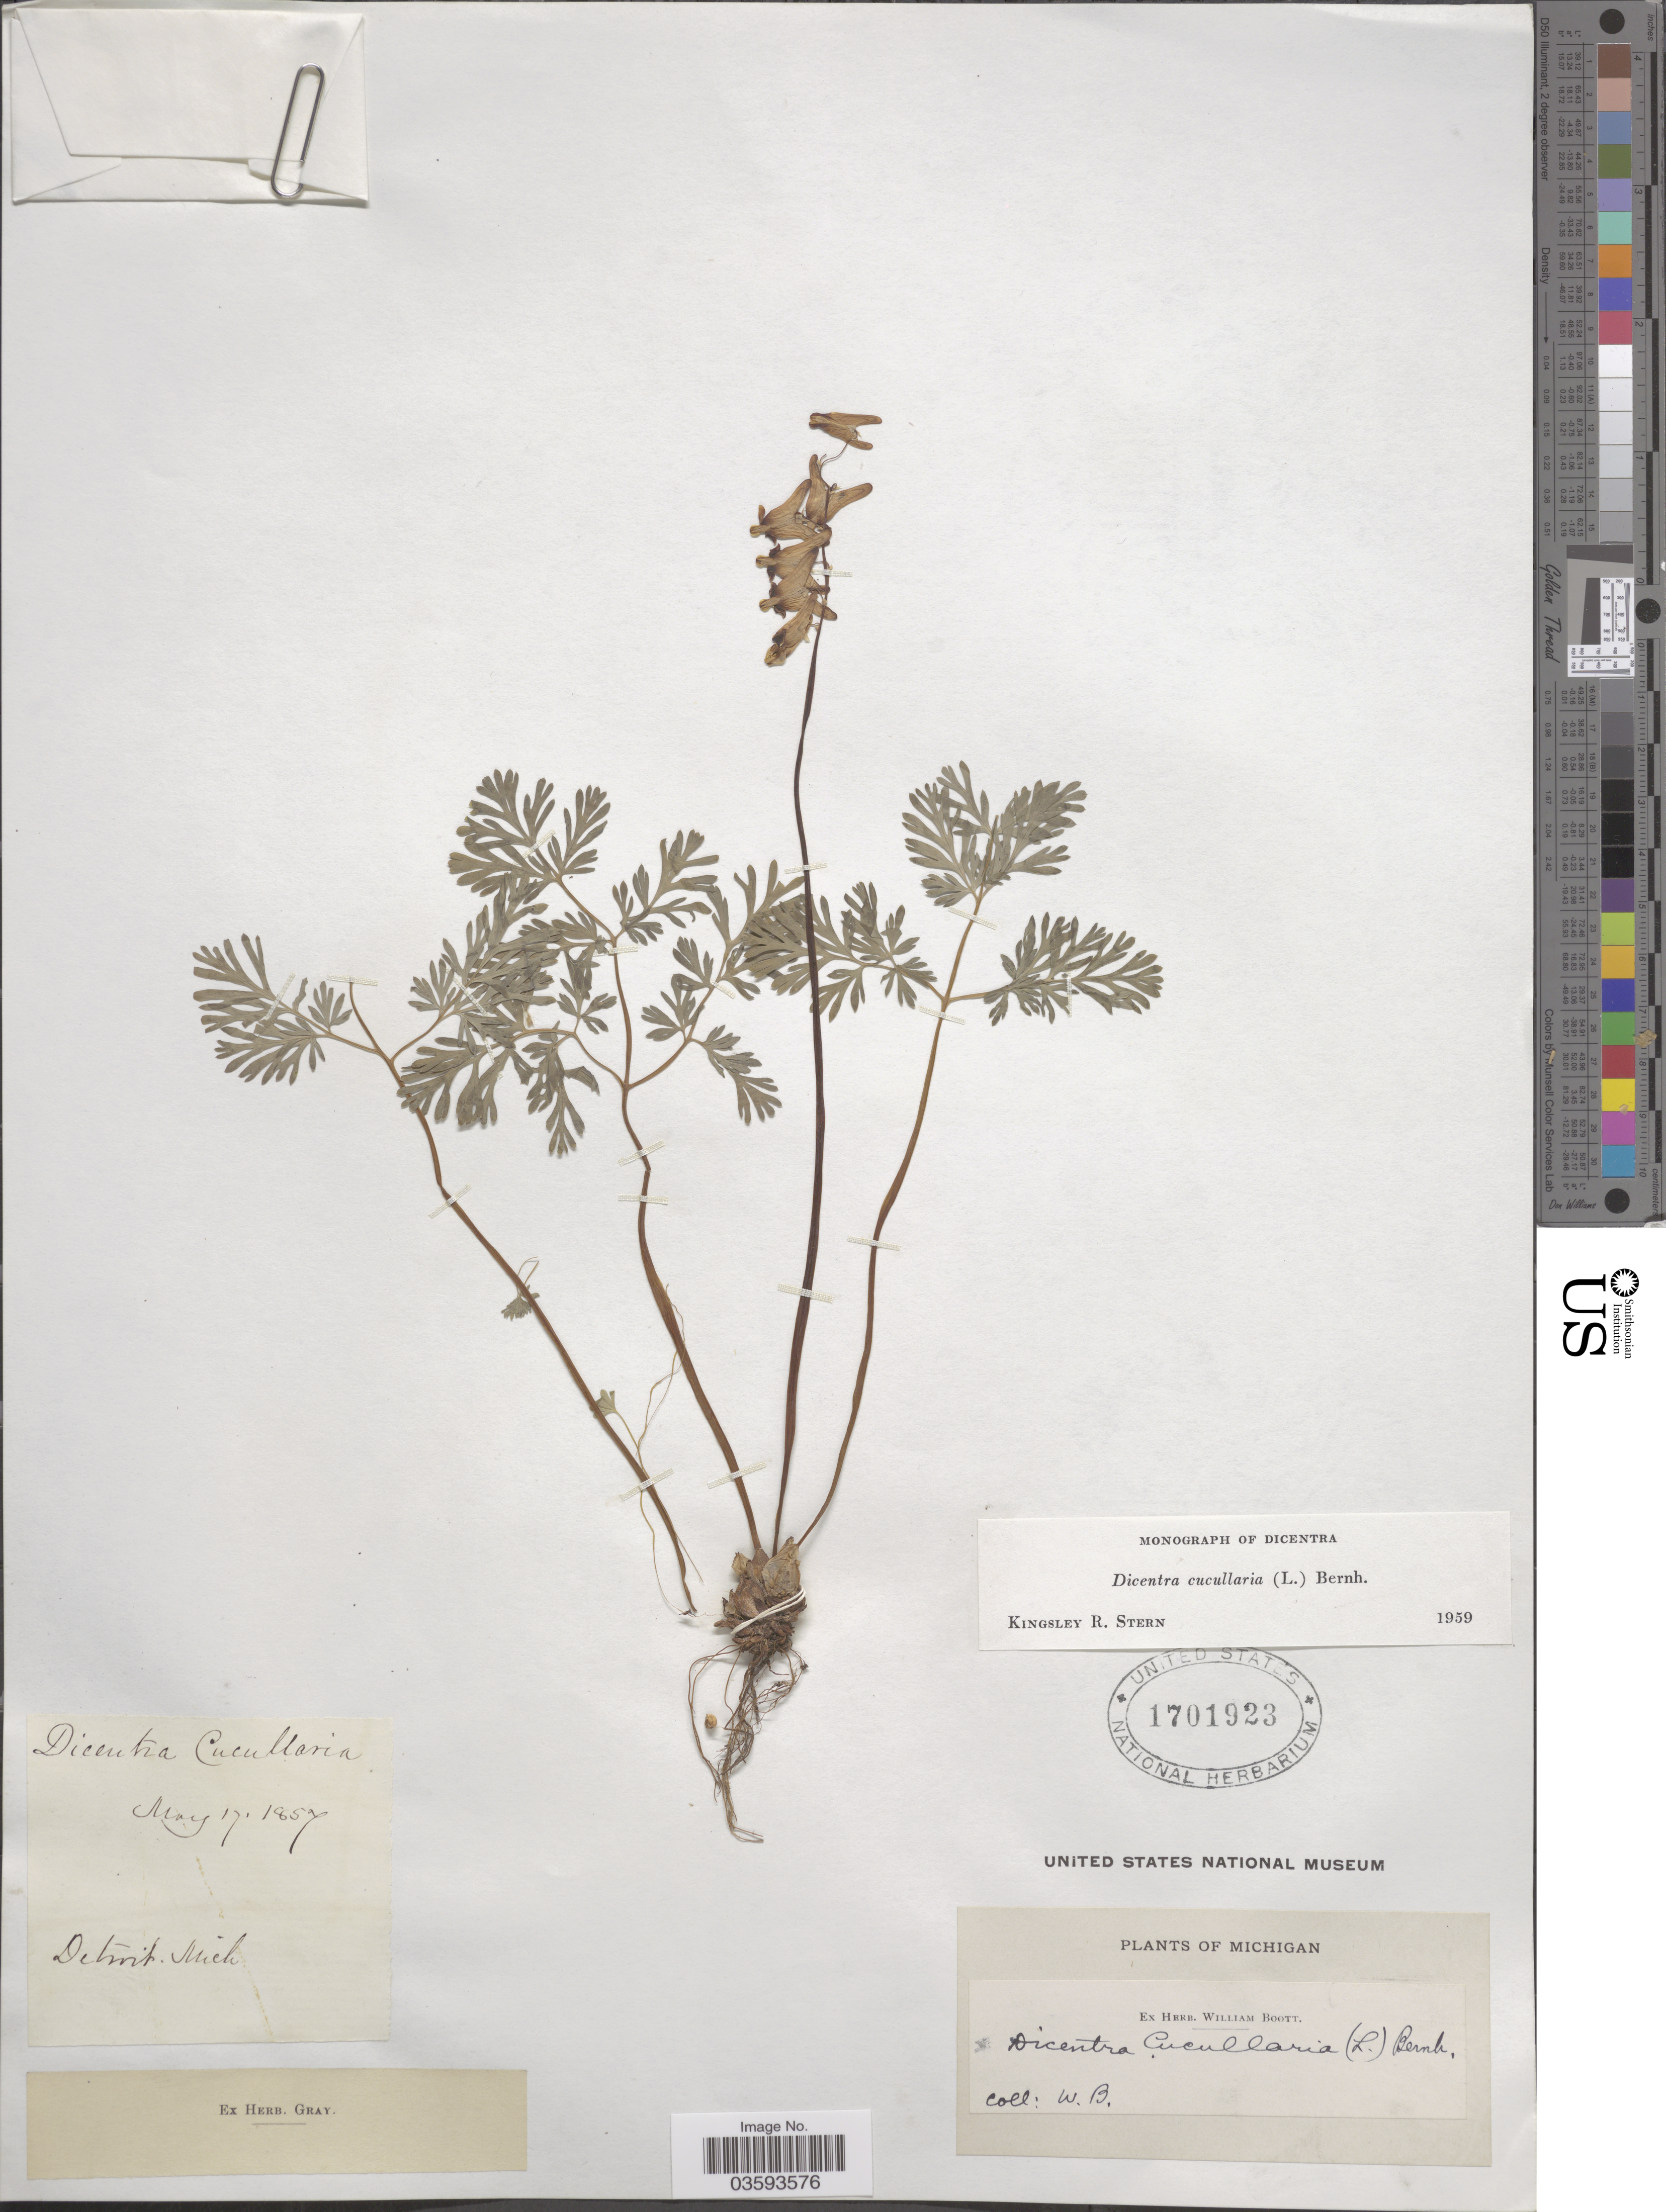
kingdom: Plantae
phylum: Tracheophyta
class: Magnoliopsida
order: Ranunculales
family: Papaveraceae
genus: Dicentra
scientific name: Dicentra cucullaria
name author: (L.) Bernh.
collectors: W. Boott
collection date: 1857-05-17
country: United States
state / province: Michigan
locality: Detroit.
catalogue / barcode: US 1701923